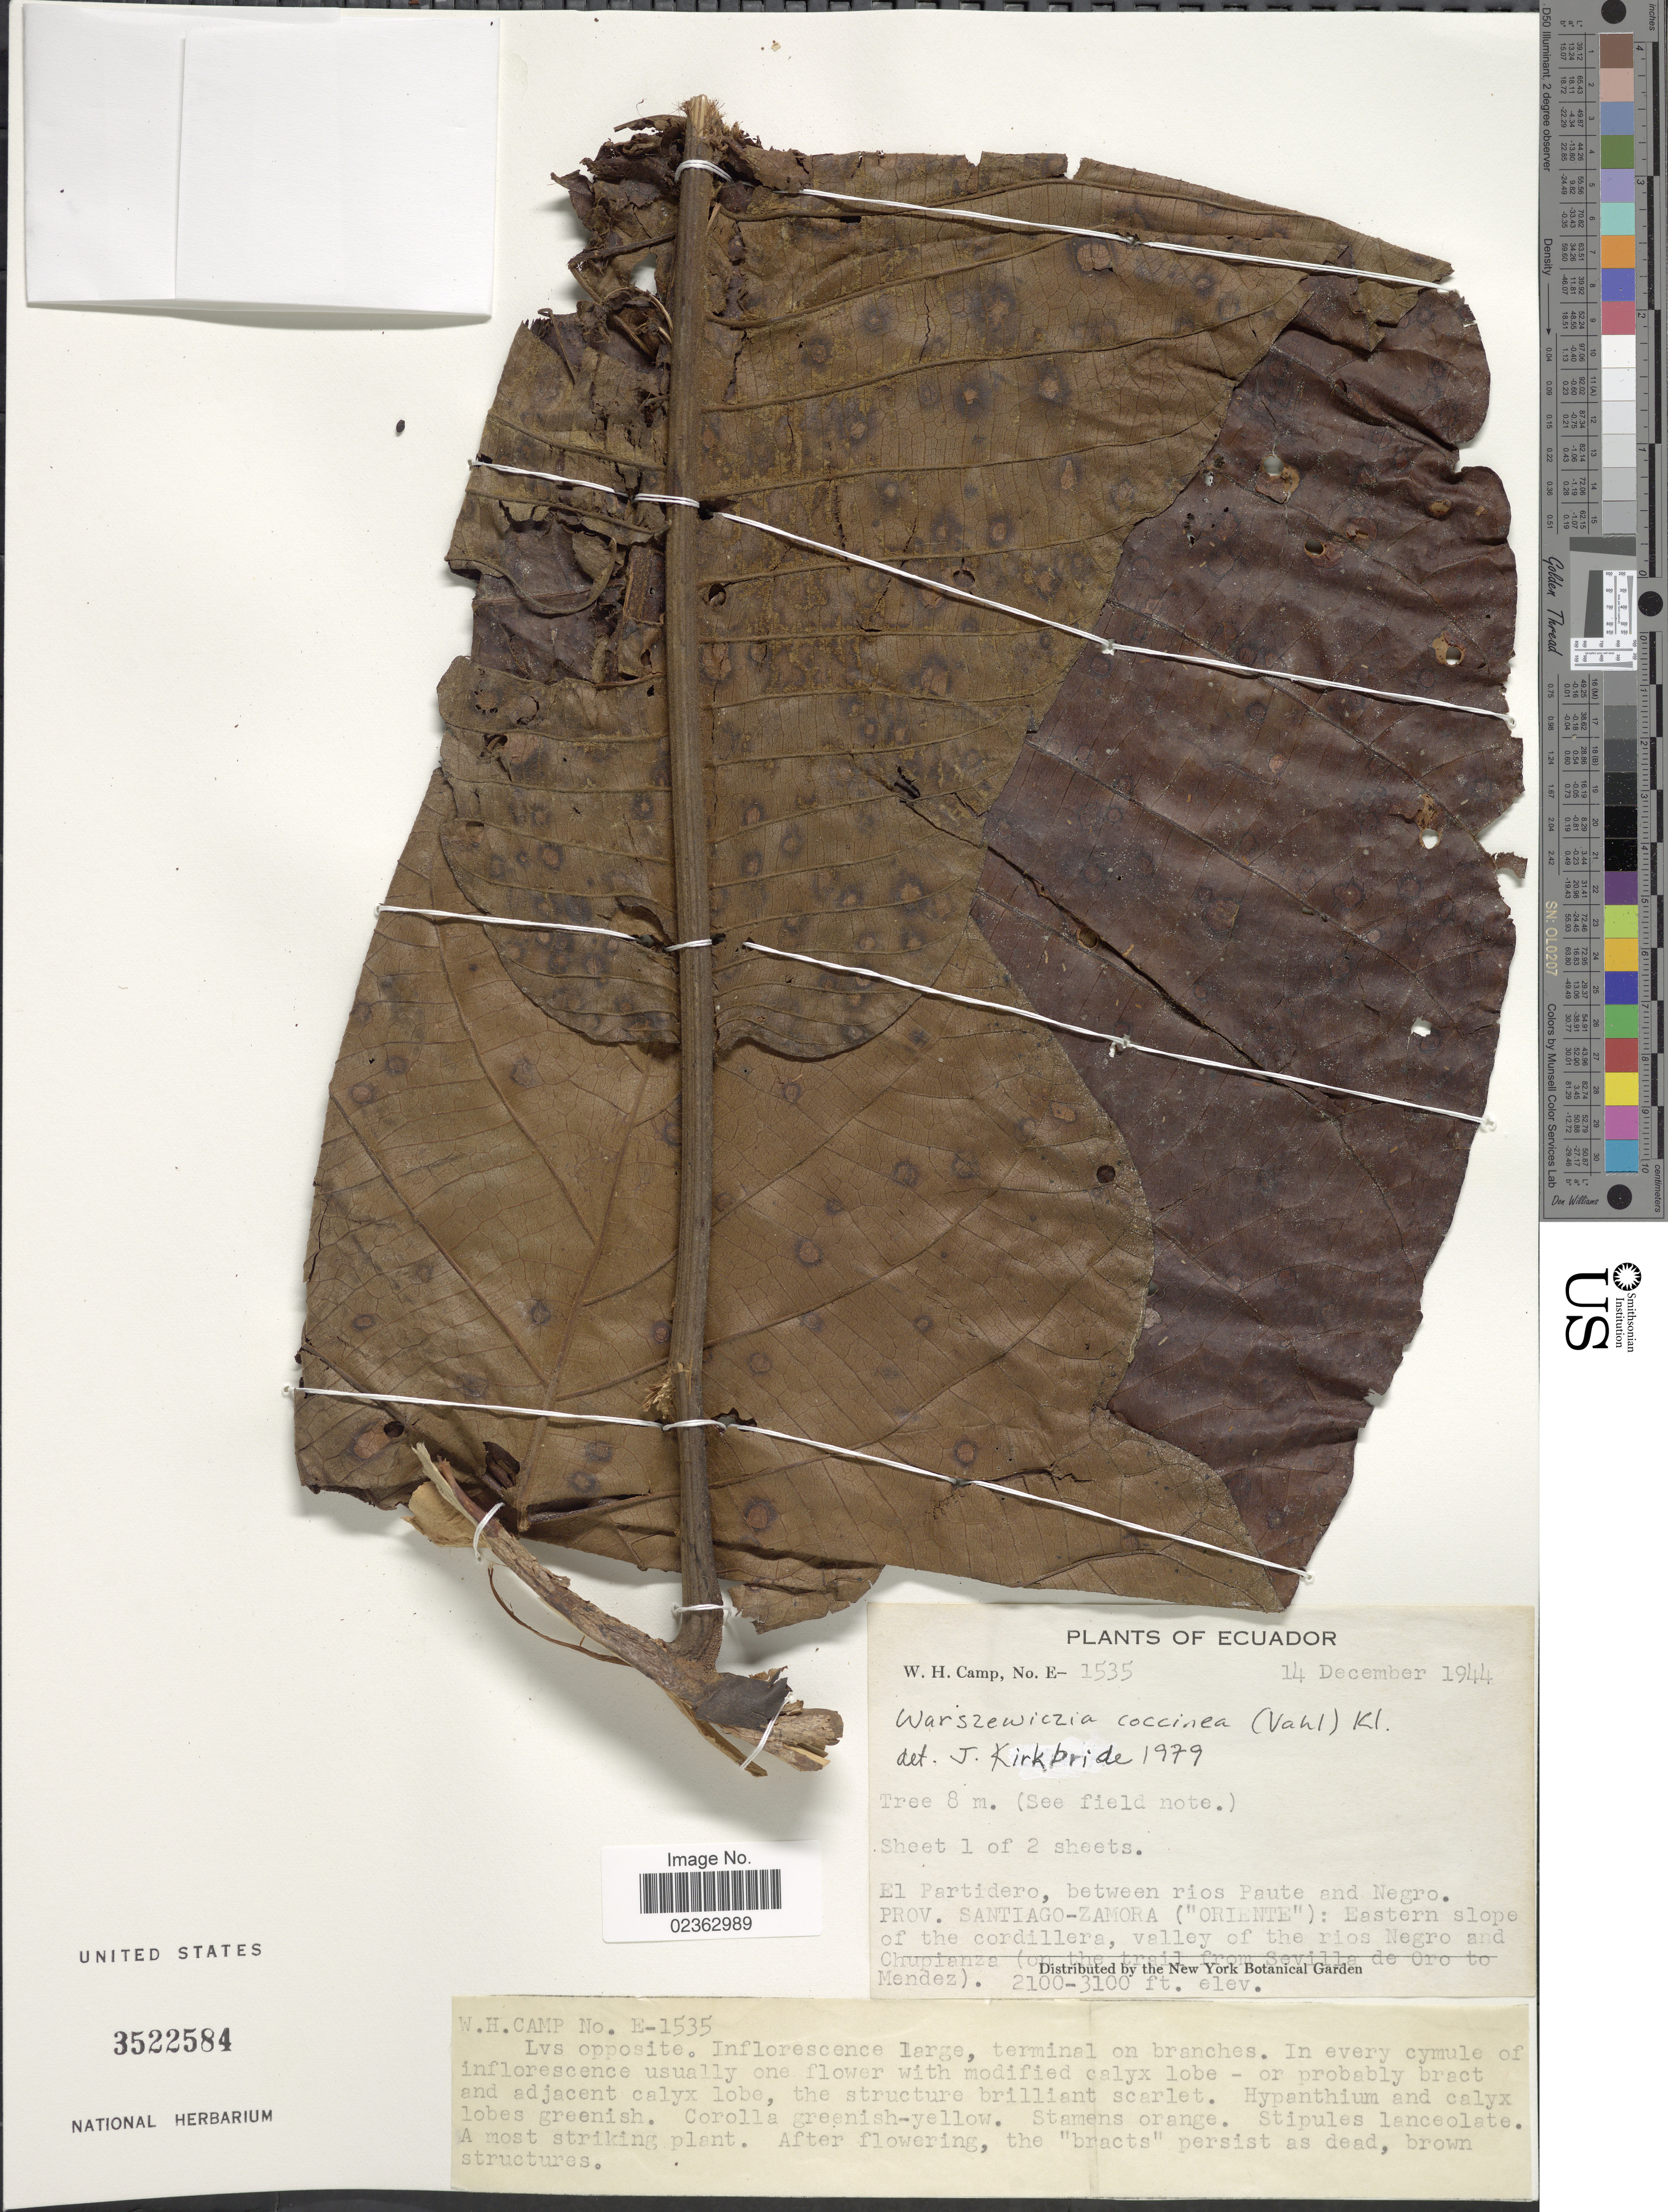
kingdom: Plantae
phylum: Tracheophyta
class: Magnoliopsida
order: Gentianales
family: Rubiaceae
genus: Warszewiczia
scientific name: Warszewiczia coccinea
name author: (Vahl) Klotzsch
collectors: W. H. Camp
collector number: E-1535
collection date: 1944-12-14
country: Ecuador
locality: El Partidero, between rios Paute and Negro, Prov. Santiago-Zamora ("Oriente"): Eastern slope of the cordillera, valley of the rios Negro and Chupianza (on the trail from Sevilla de Oro to Mendez)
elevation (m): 640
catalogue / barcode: US 3522584